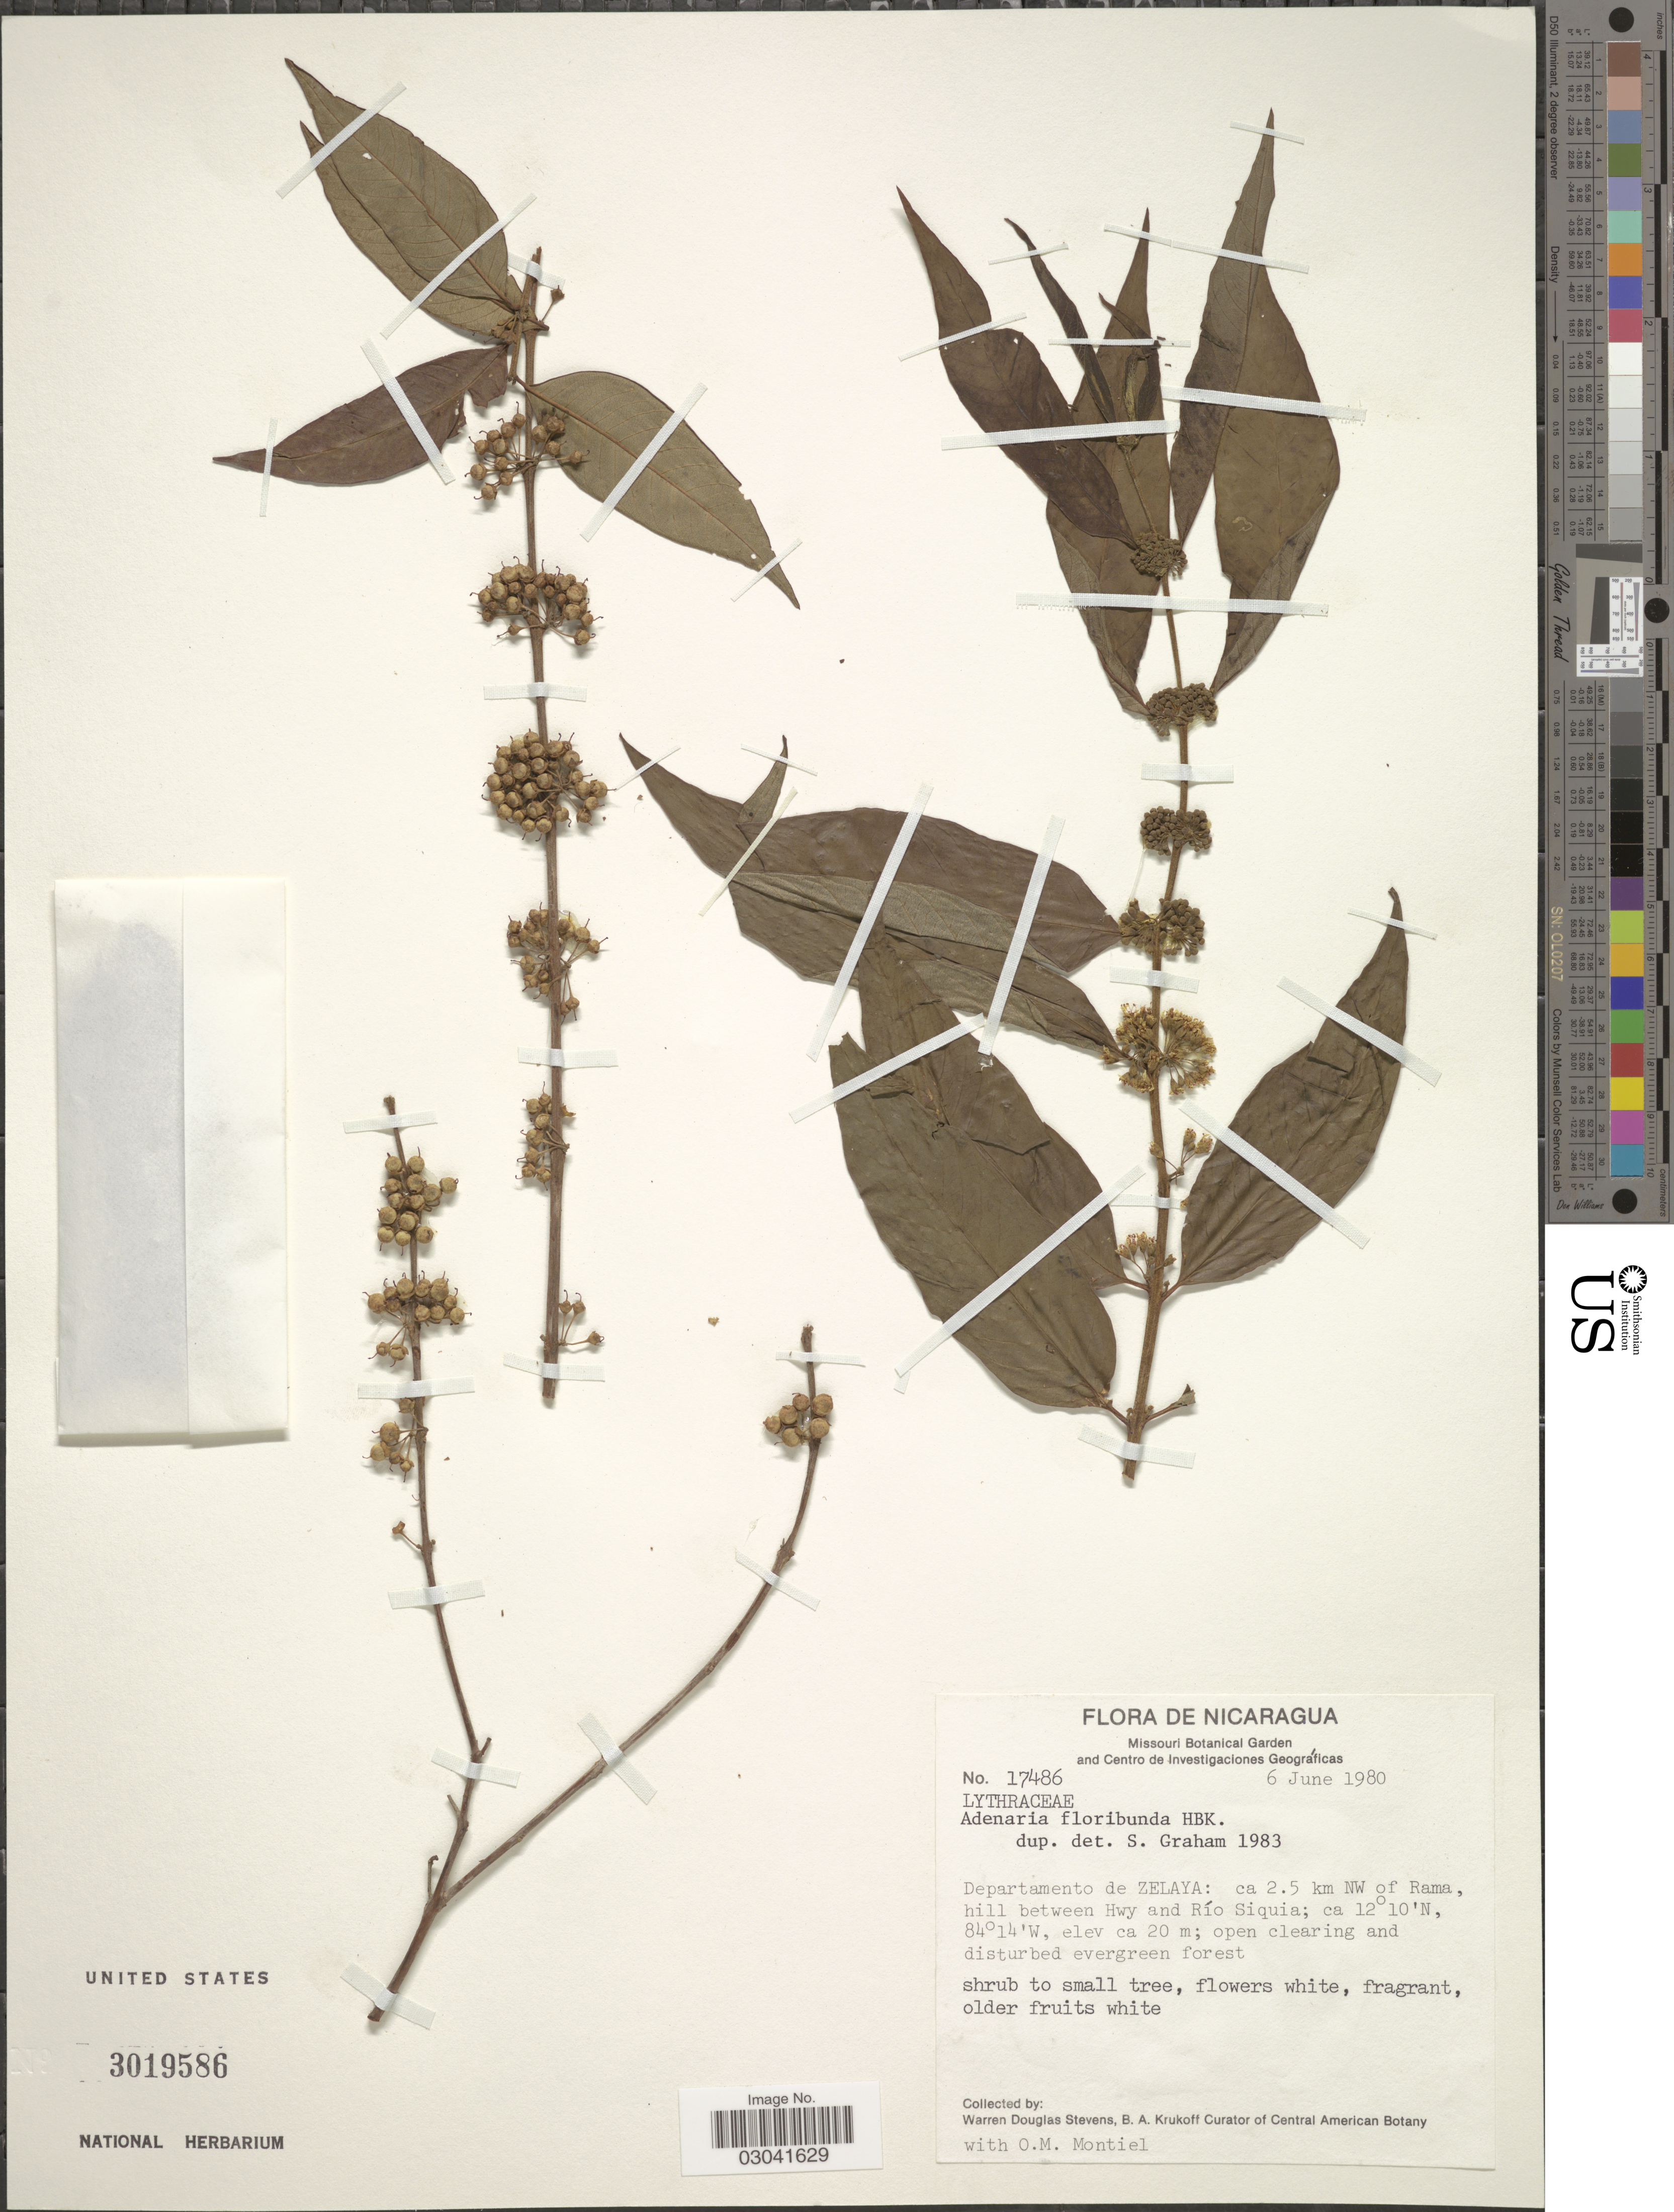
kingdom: Plantae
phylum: Tracheophyta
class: Magnoliopsida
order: Myrtales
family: Lythraceae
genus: Adenaria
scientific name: Adenaria floribunda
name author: Kunth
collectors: W. D. Stevens, B. A. Krukoff & O. Montiel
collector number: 17486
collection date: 1980-06-06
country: Nicaragua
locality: Departamento de Zelaya: ca. 2.5 km NW of Rama, hill between Hwy and Río Siquia.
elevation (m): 20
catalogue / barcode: US 3019586